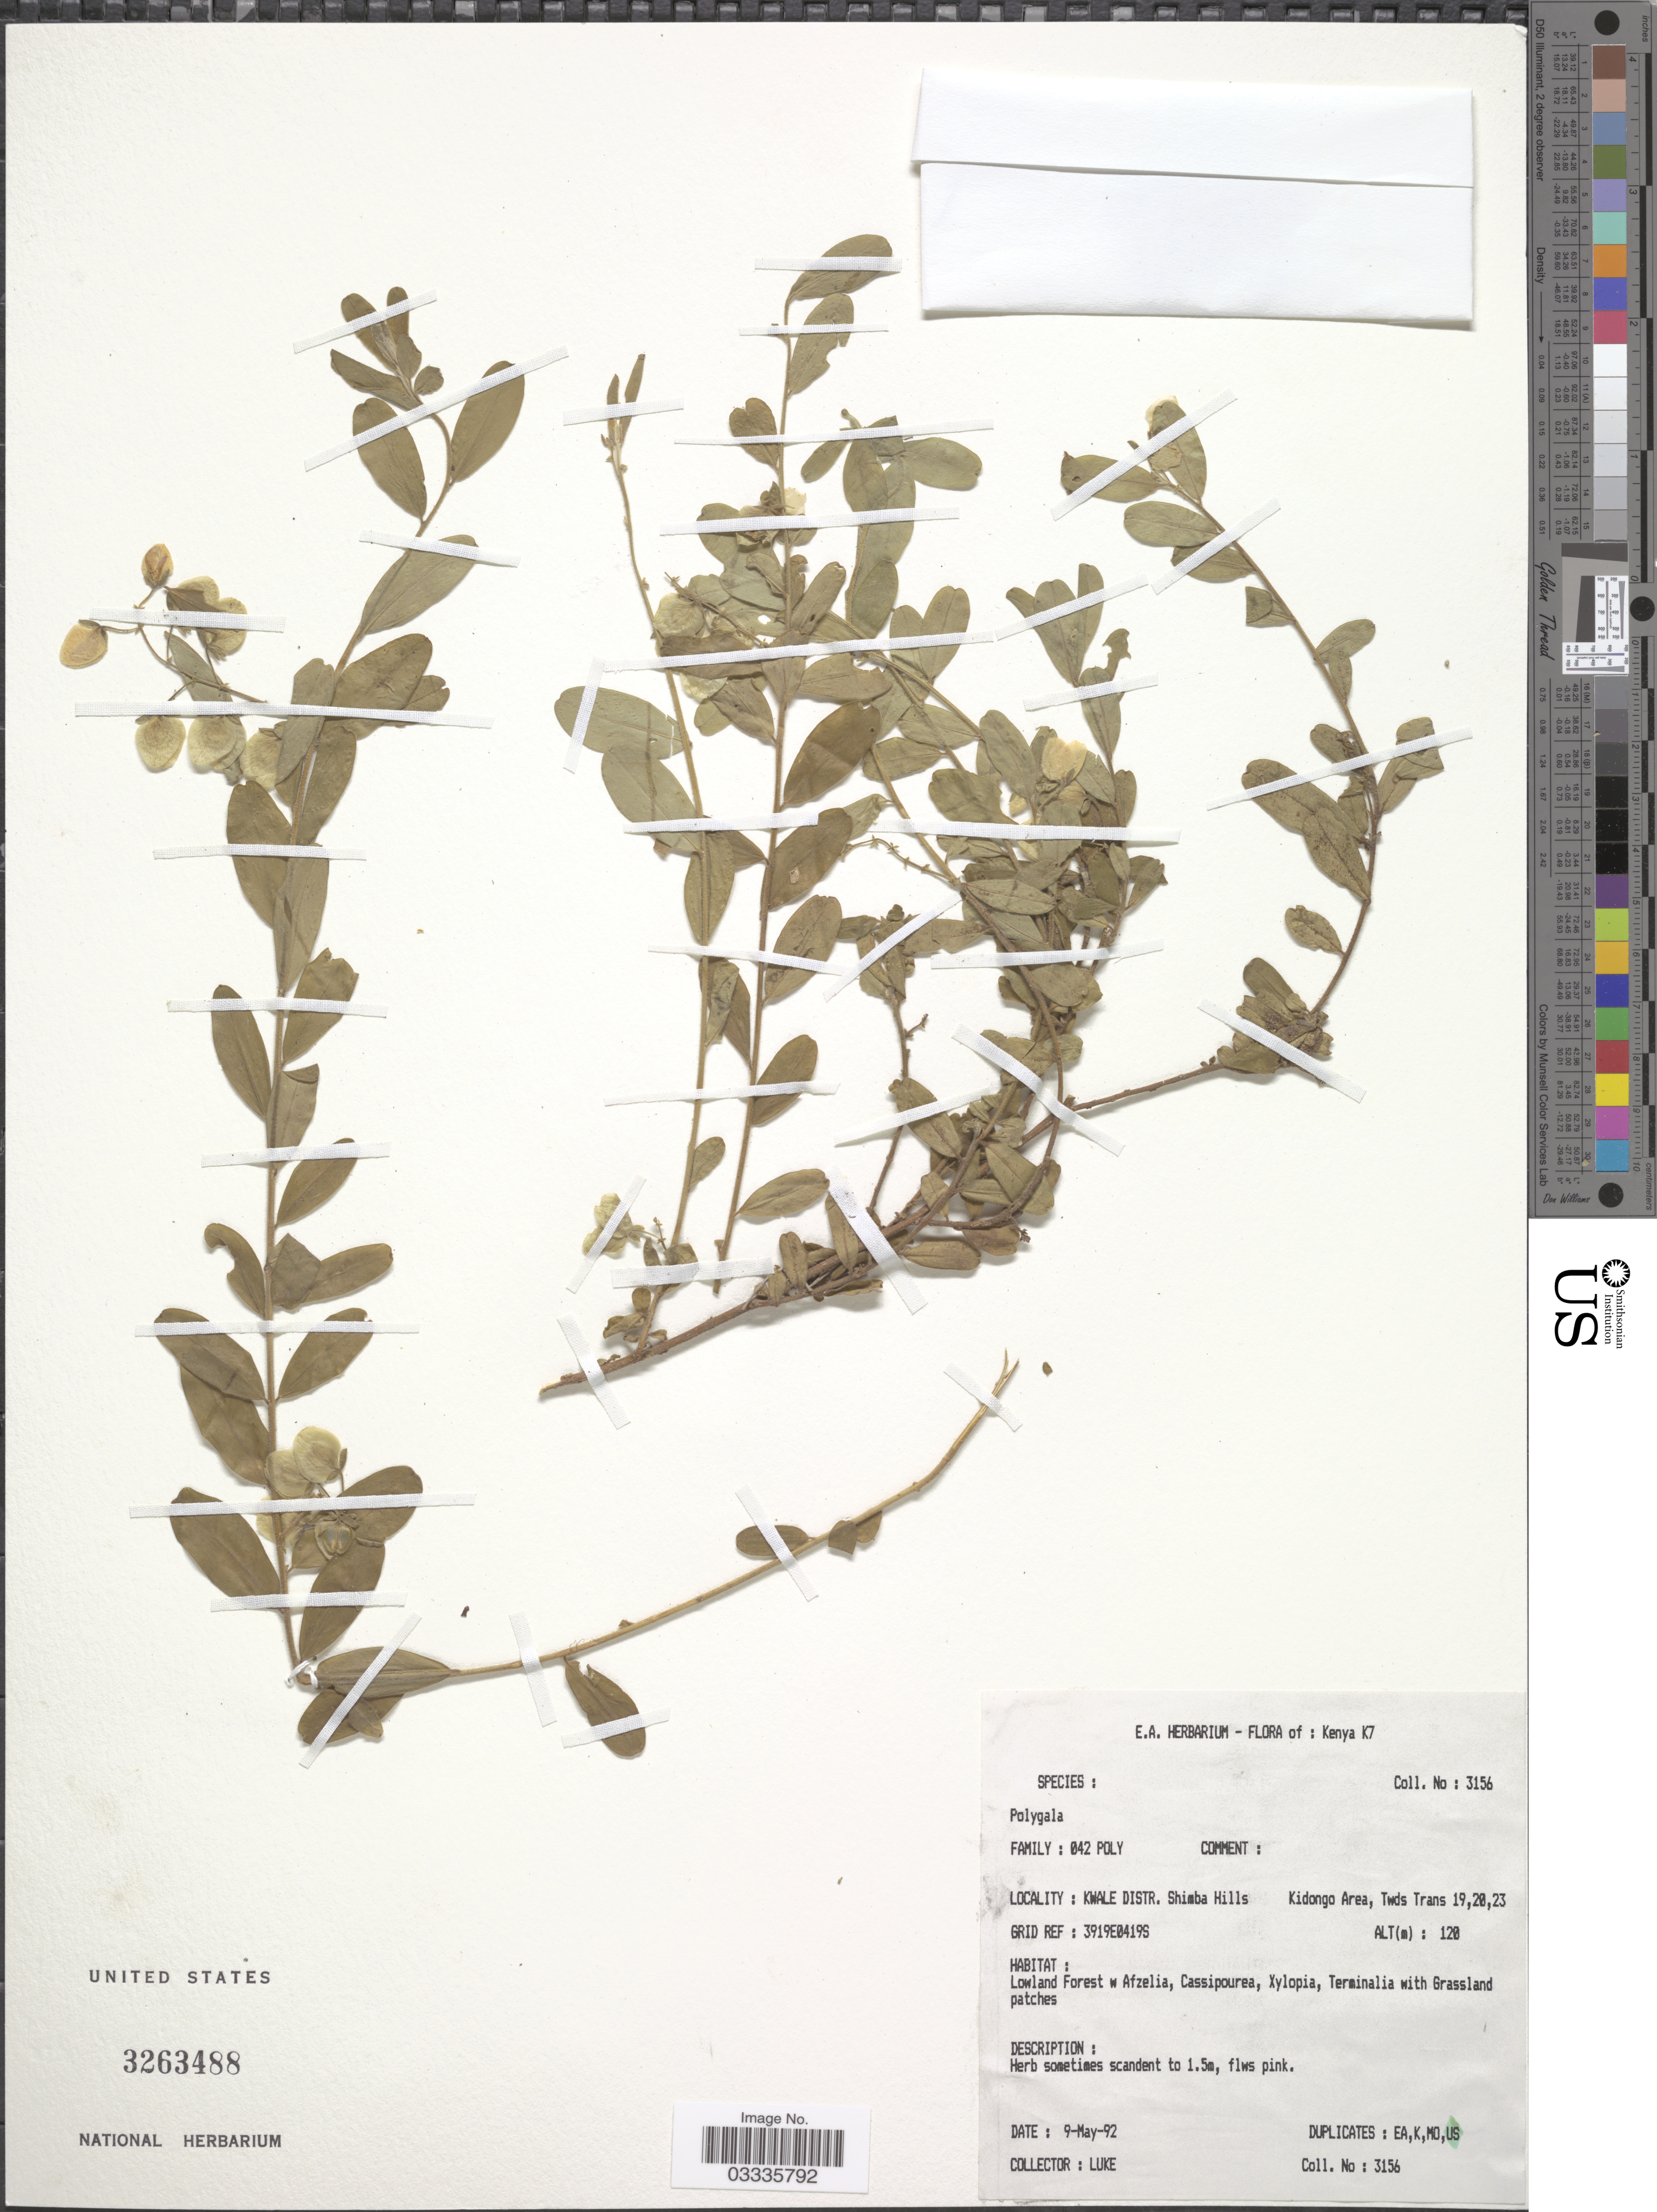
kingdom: Plantae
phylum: Tracheophyta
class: Magnoliopsida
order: Fabales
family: Polygalaceae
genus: Polygala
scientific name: Polygala sp.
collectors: -. Luke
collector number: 3156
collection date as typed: Transcribed d/m/y: 9/5/92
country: Kenya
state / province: Kwale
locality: K7. Kwale Distr. Shimba Hills Kidongo Area, Twds Trans 19,20,23.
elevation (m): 120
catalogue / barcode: US 3263488